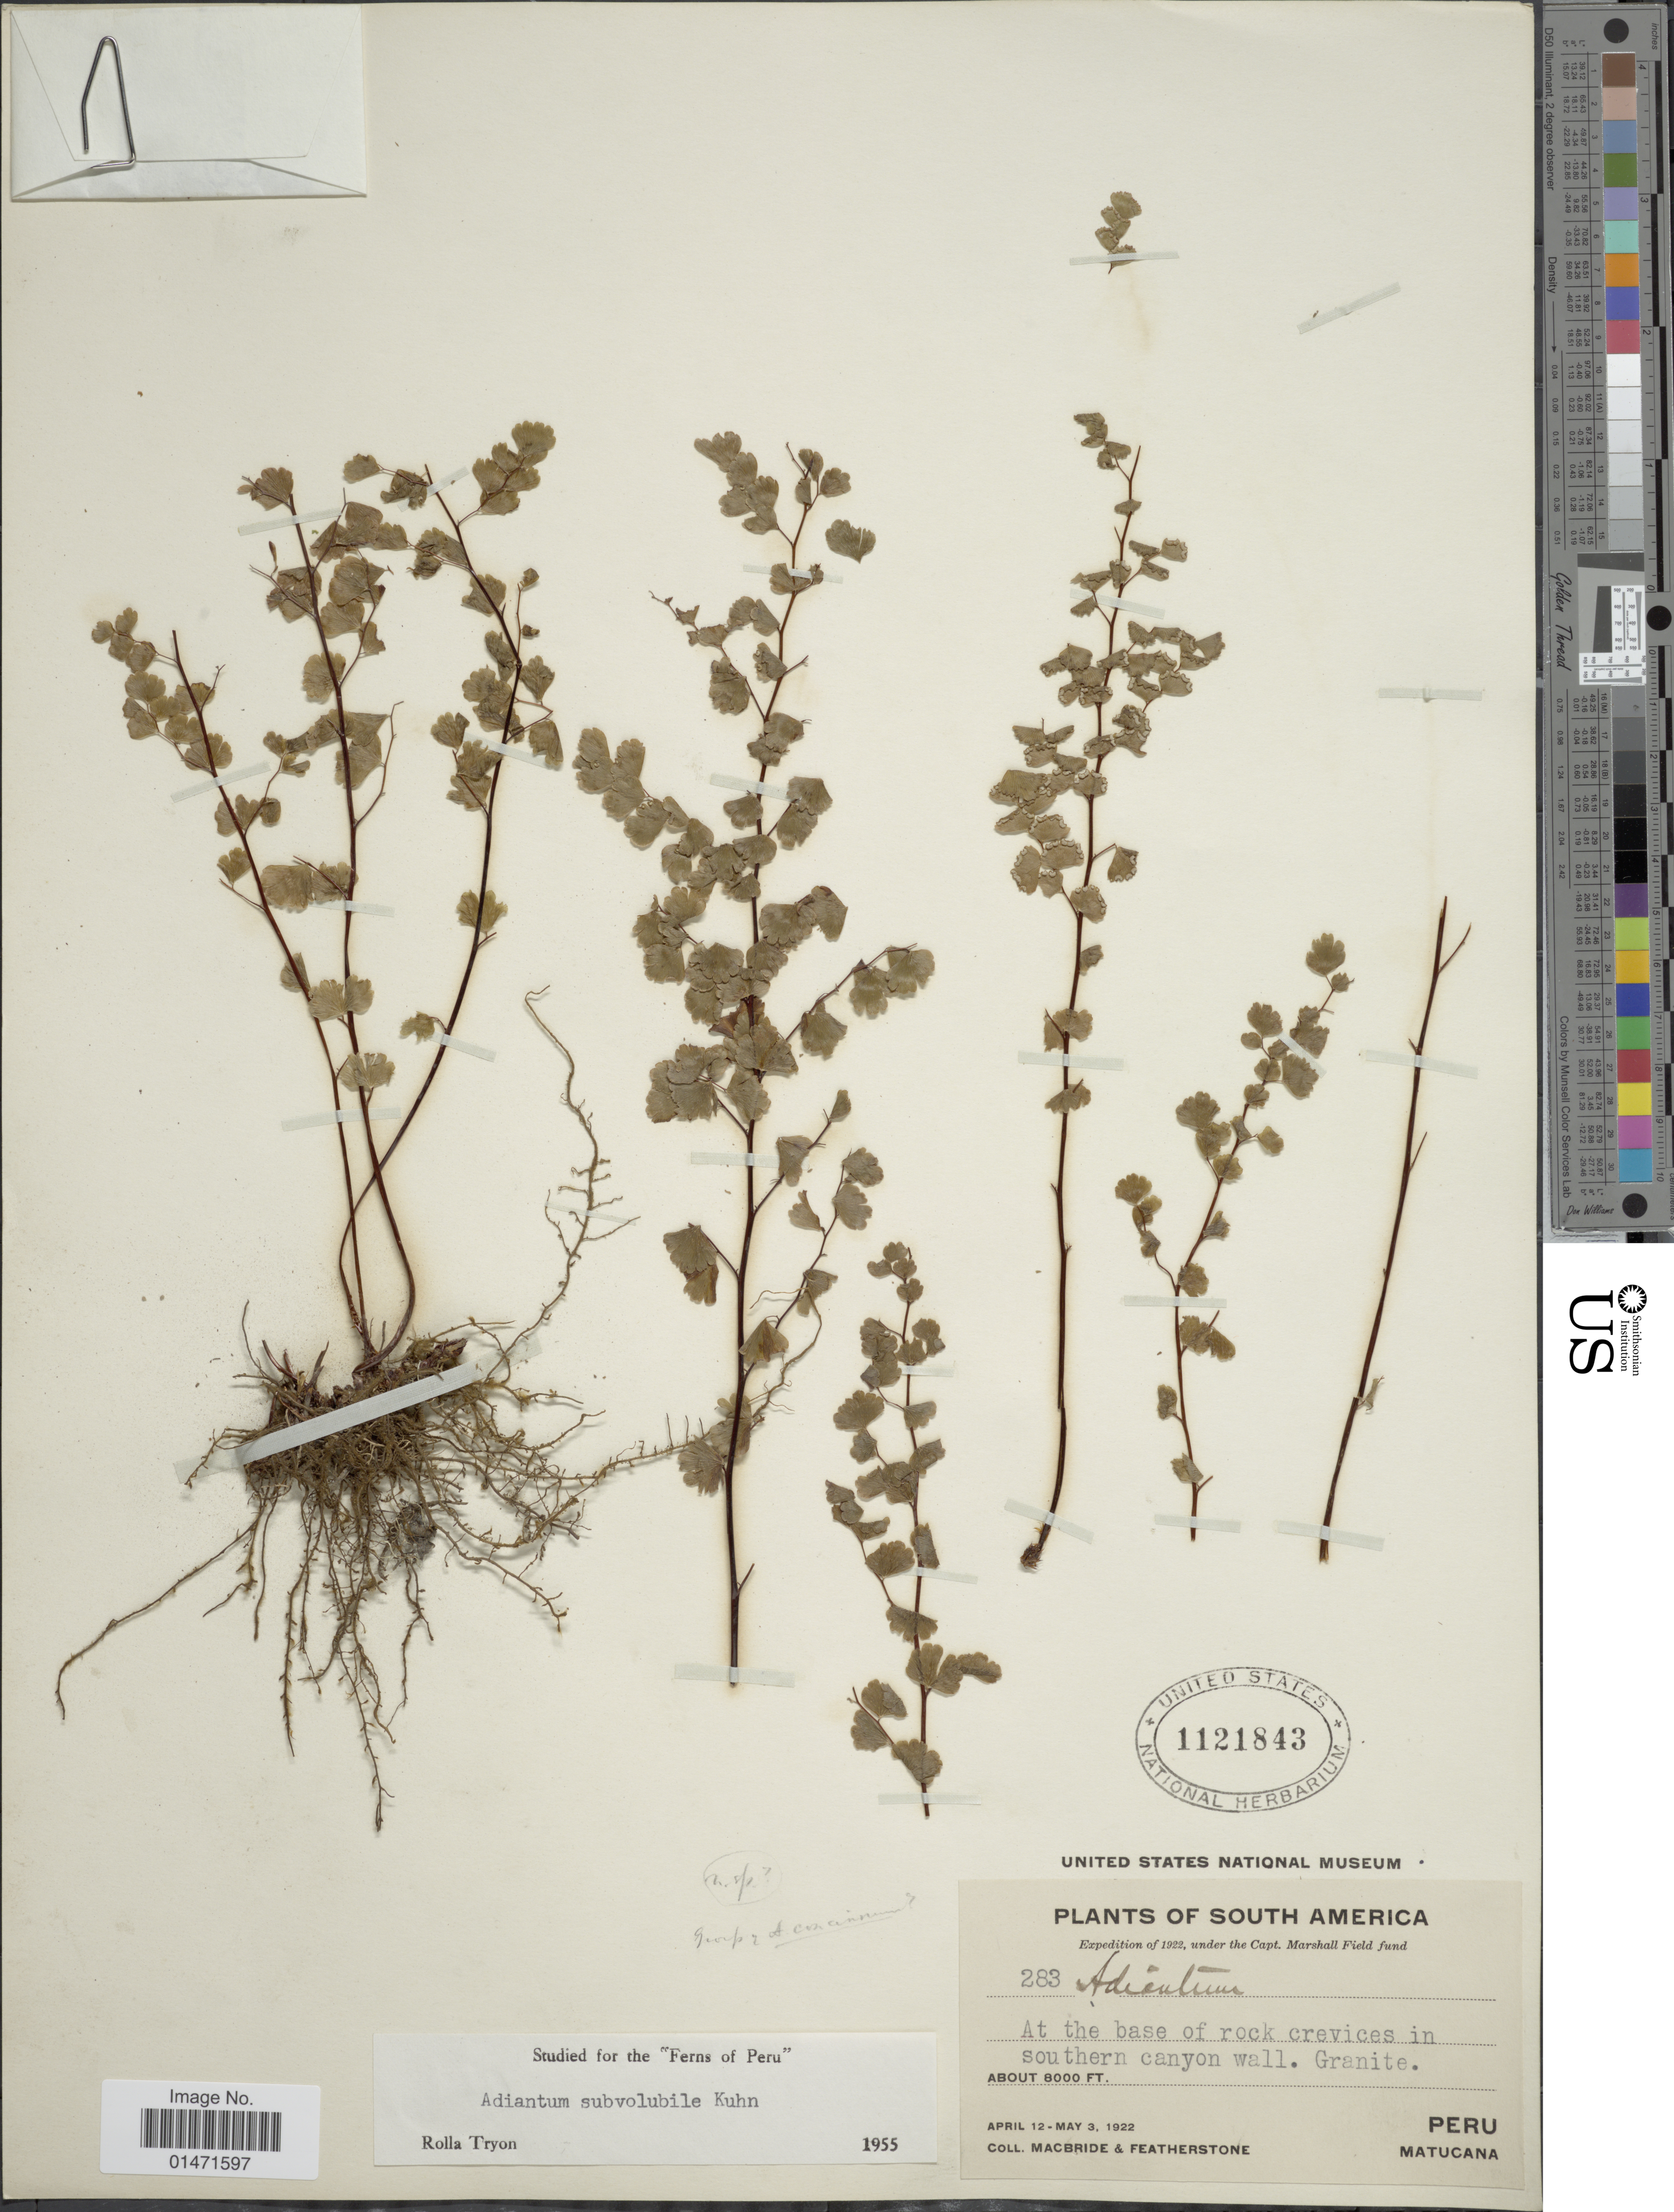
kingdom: Plantae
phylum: Tracheophyta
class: Polypodiopsida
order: Polypodiales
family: Pteridaceae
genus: Adiantum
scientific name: Adiantum subvolubile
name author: Mett. ex Kuhn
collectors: Macbride, -- & -. Featherstone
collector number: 283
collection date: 1922-04-12/1922-05-03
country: Peru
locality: At the base of rock crevices in southern canyon wall. Matucana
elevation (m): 2438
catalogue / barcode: US 1121843